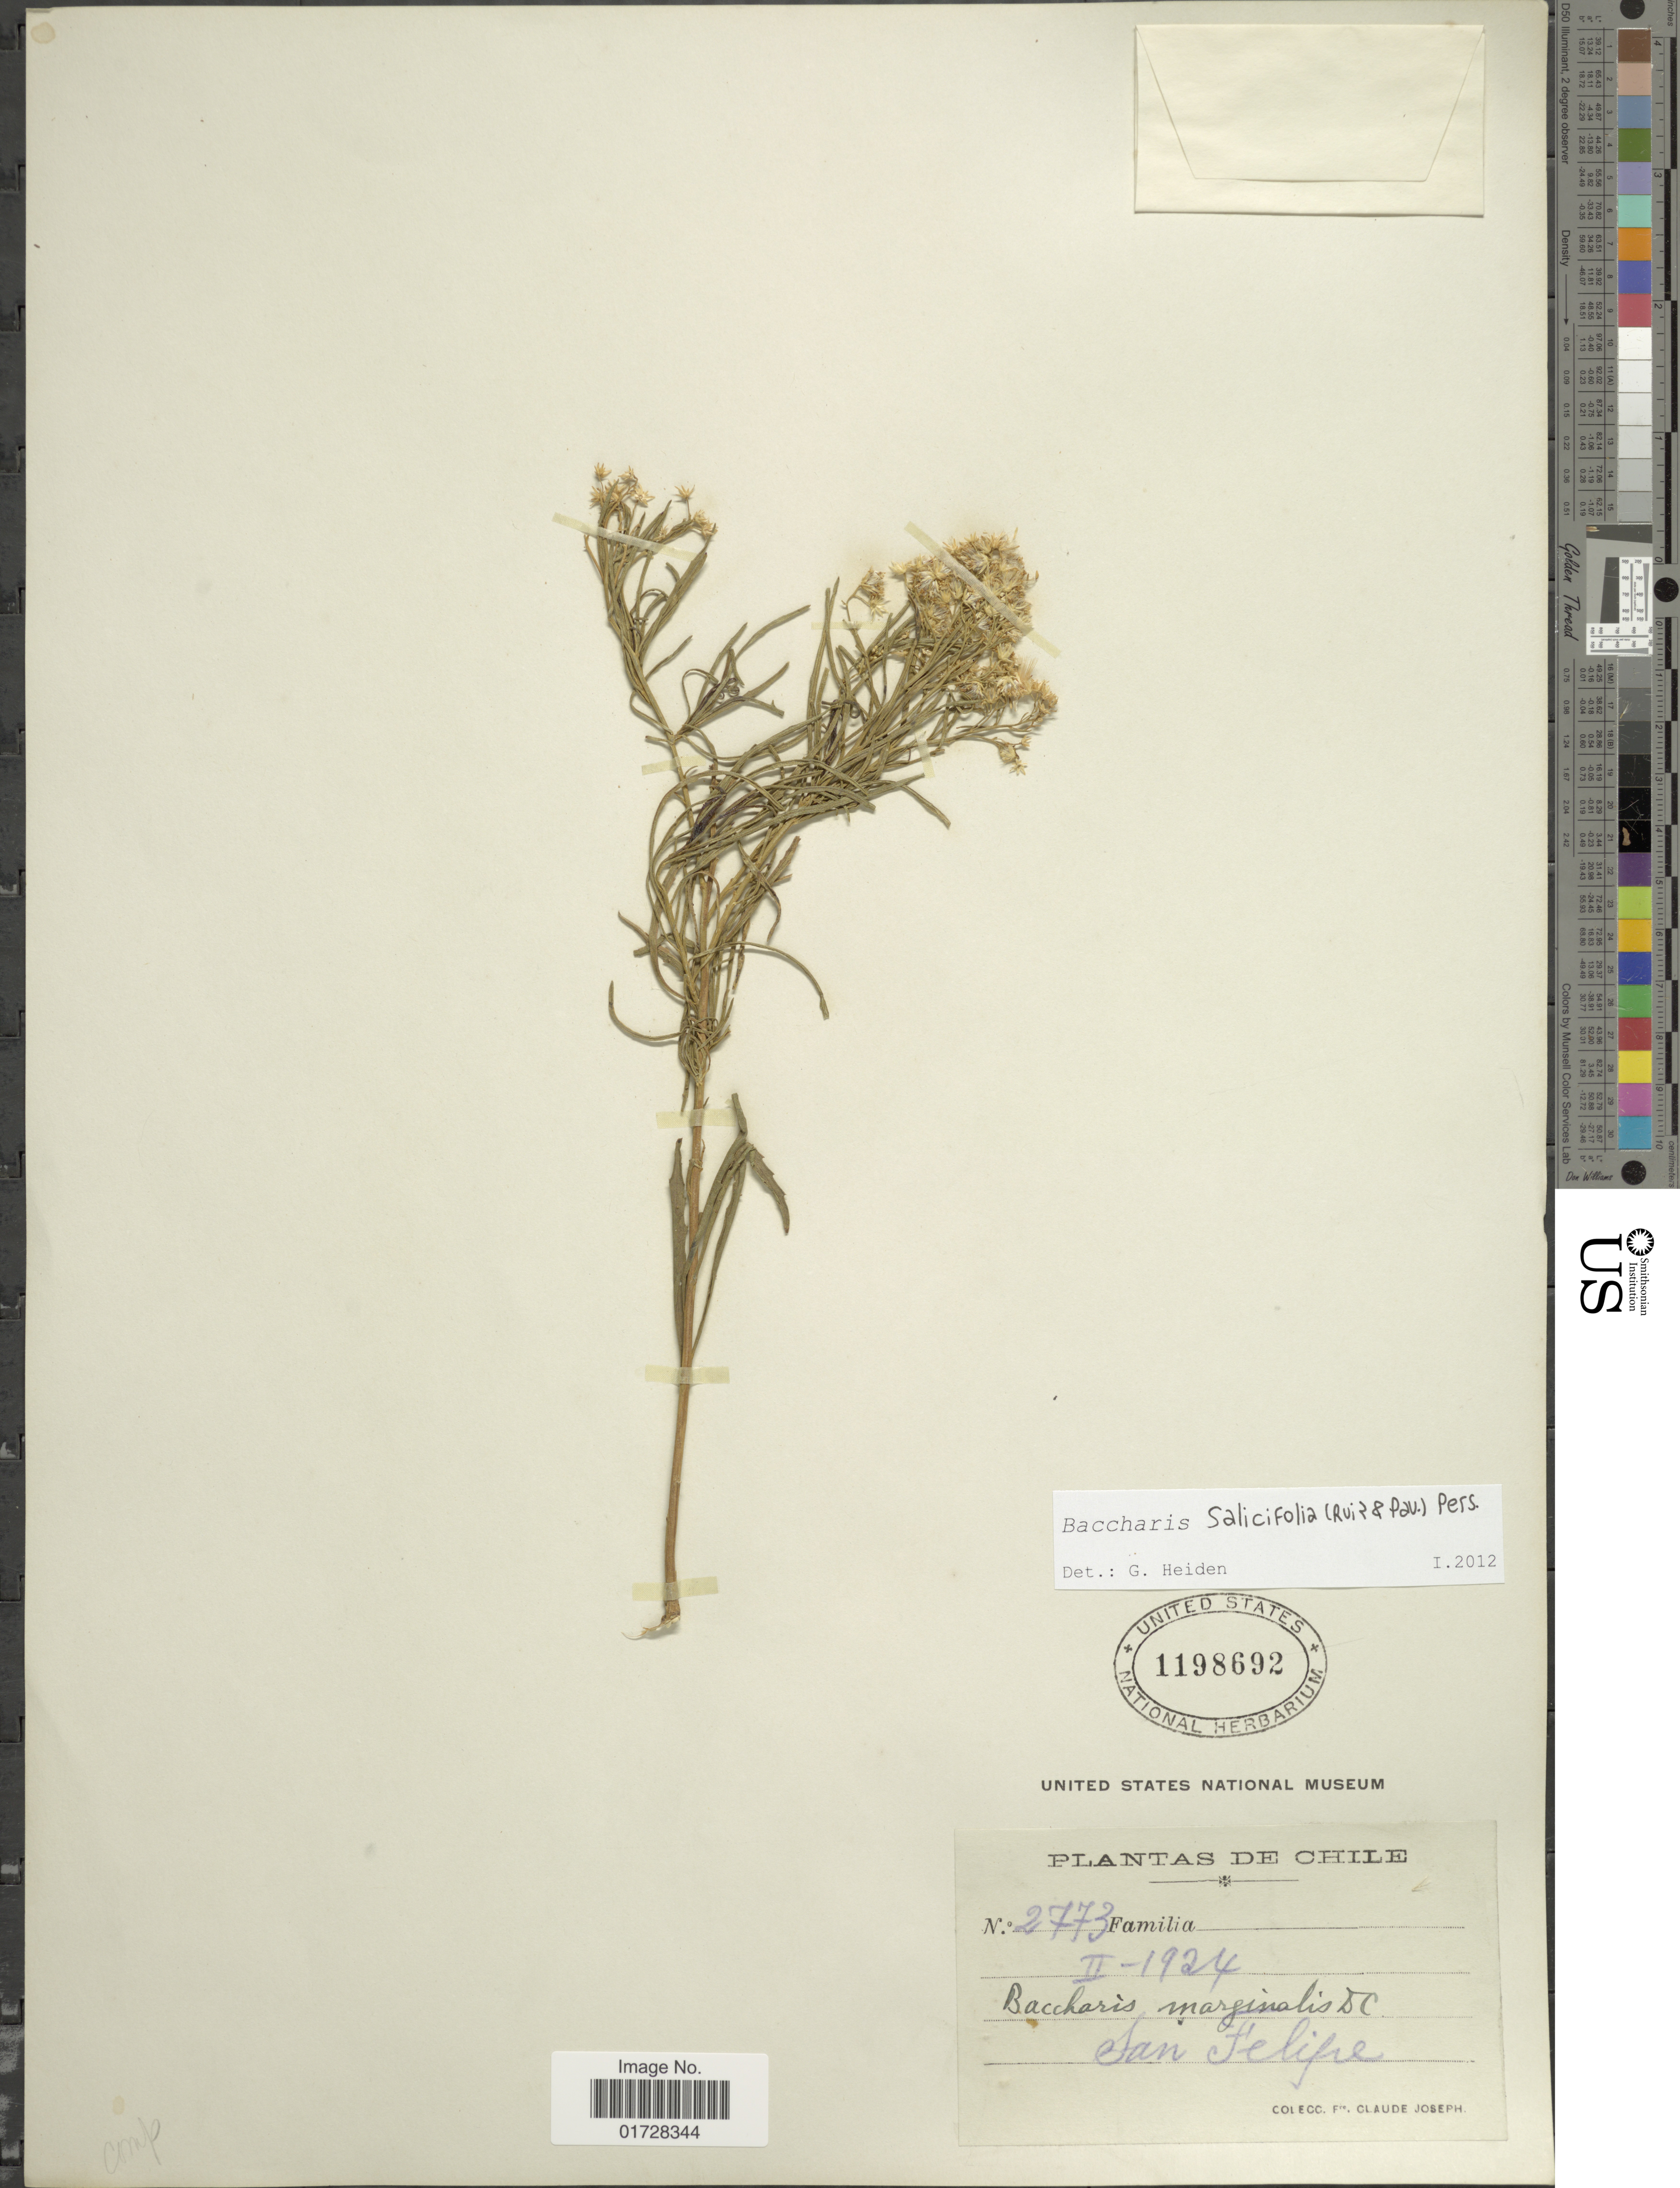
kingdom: Plantae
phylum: Tracheophyta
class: Magnoliopsida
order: Asterales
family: Asteraceae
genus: Baccharis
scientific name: Baccharis salicifolia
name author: (Ruiz & Pav.) Pers.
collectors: Bro. Claude-Joseph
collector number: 2773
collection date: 1924-02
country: Chile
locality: San Felipe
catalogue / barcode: US 1198692